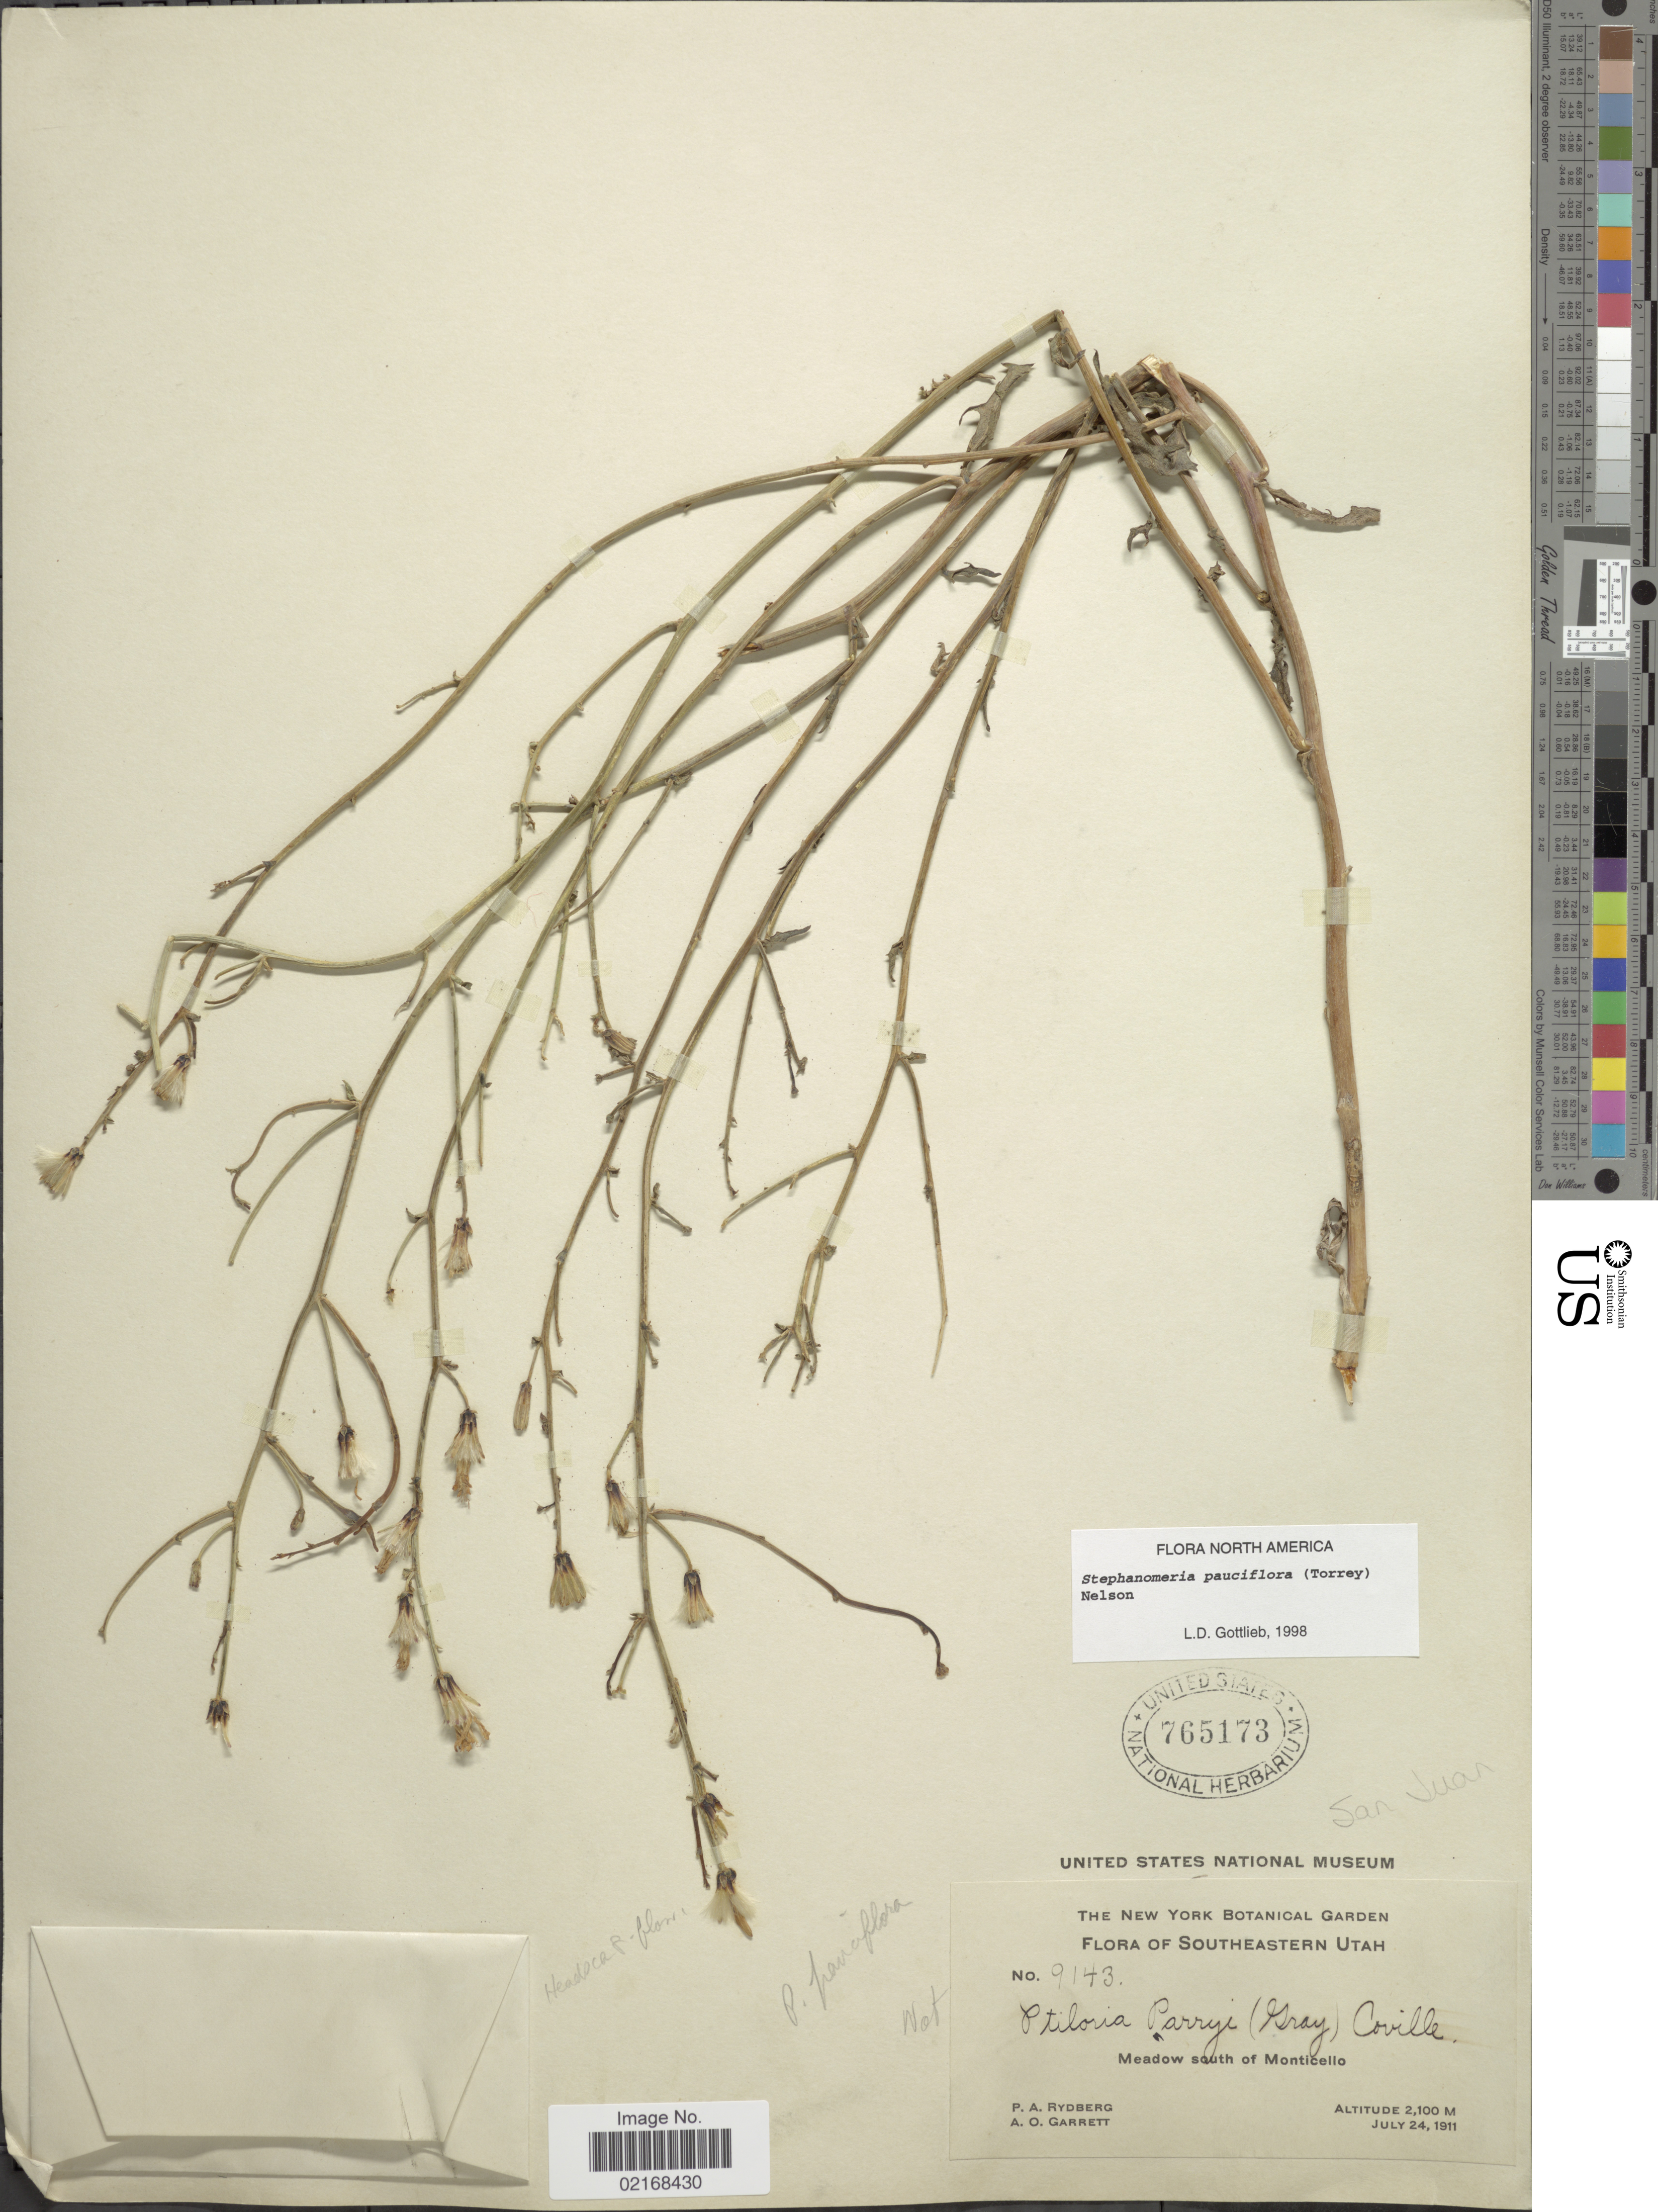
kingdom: Plantae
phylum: Tracheophyta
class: Magnoliopsida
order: Asterales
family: Asteraceae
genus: Stephanomeria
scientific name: Stephanomeria pauciflora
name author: (Torr.) A. Nelson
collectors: P. A. Rydberg & A. O. Garrett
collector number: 9143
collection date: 1911-07-24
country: United States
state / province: Utah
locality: Southeastern Utah, Meadow soiuth of Monticello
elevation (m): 2100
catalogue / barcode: US 765173